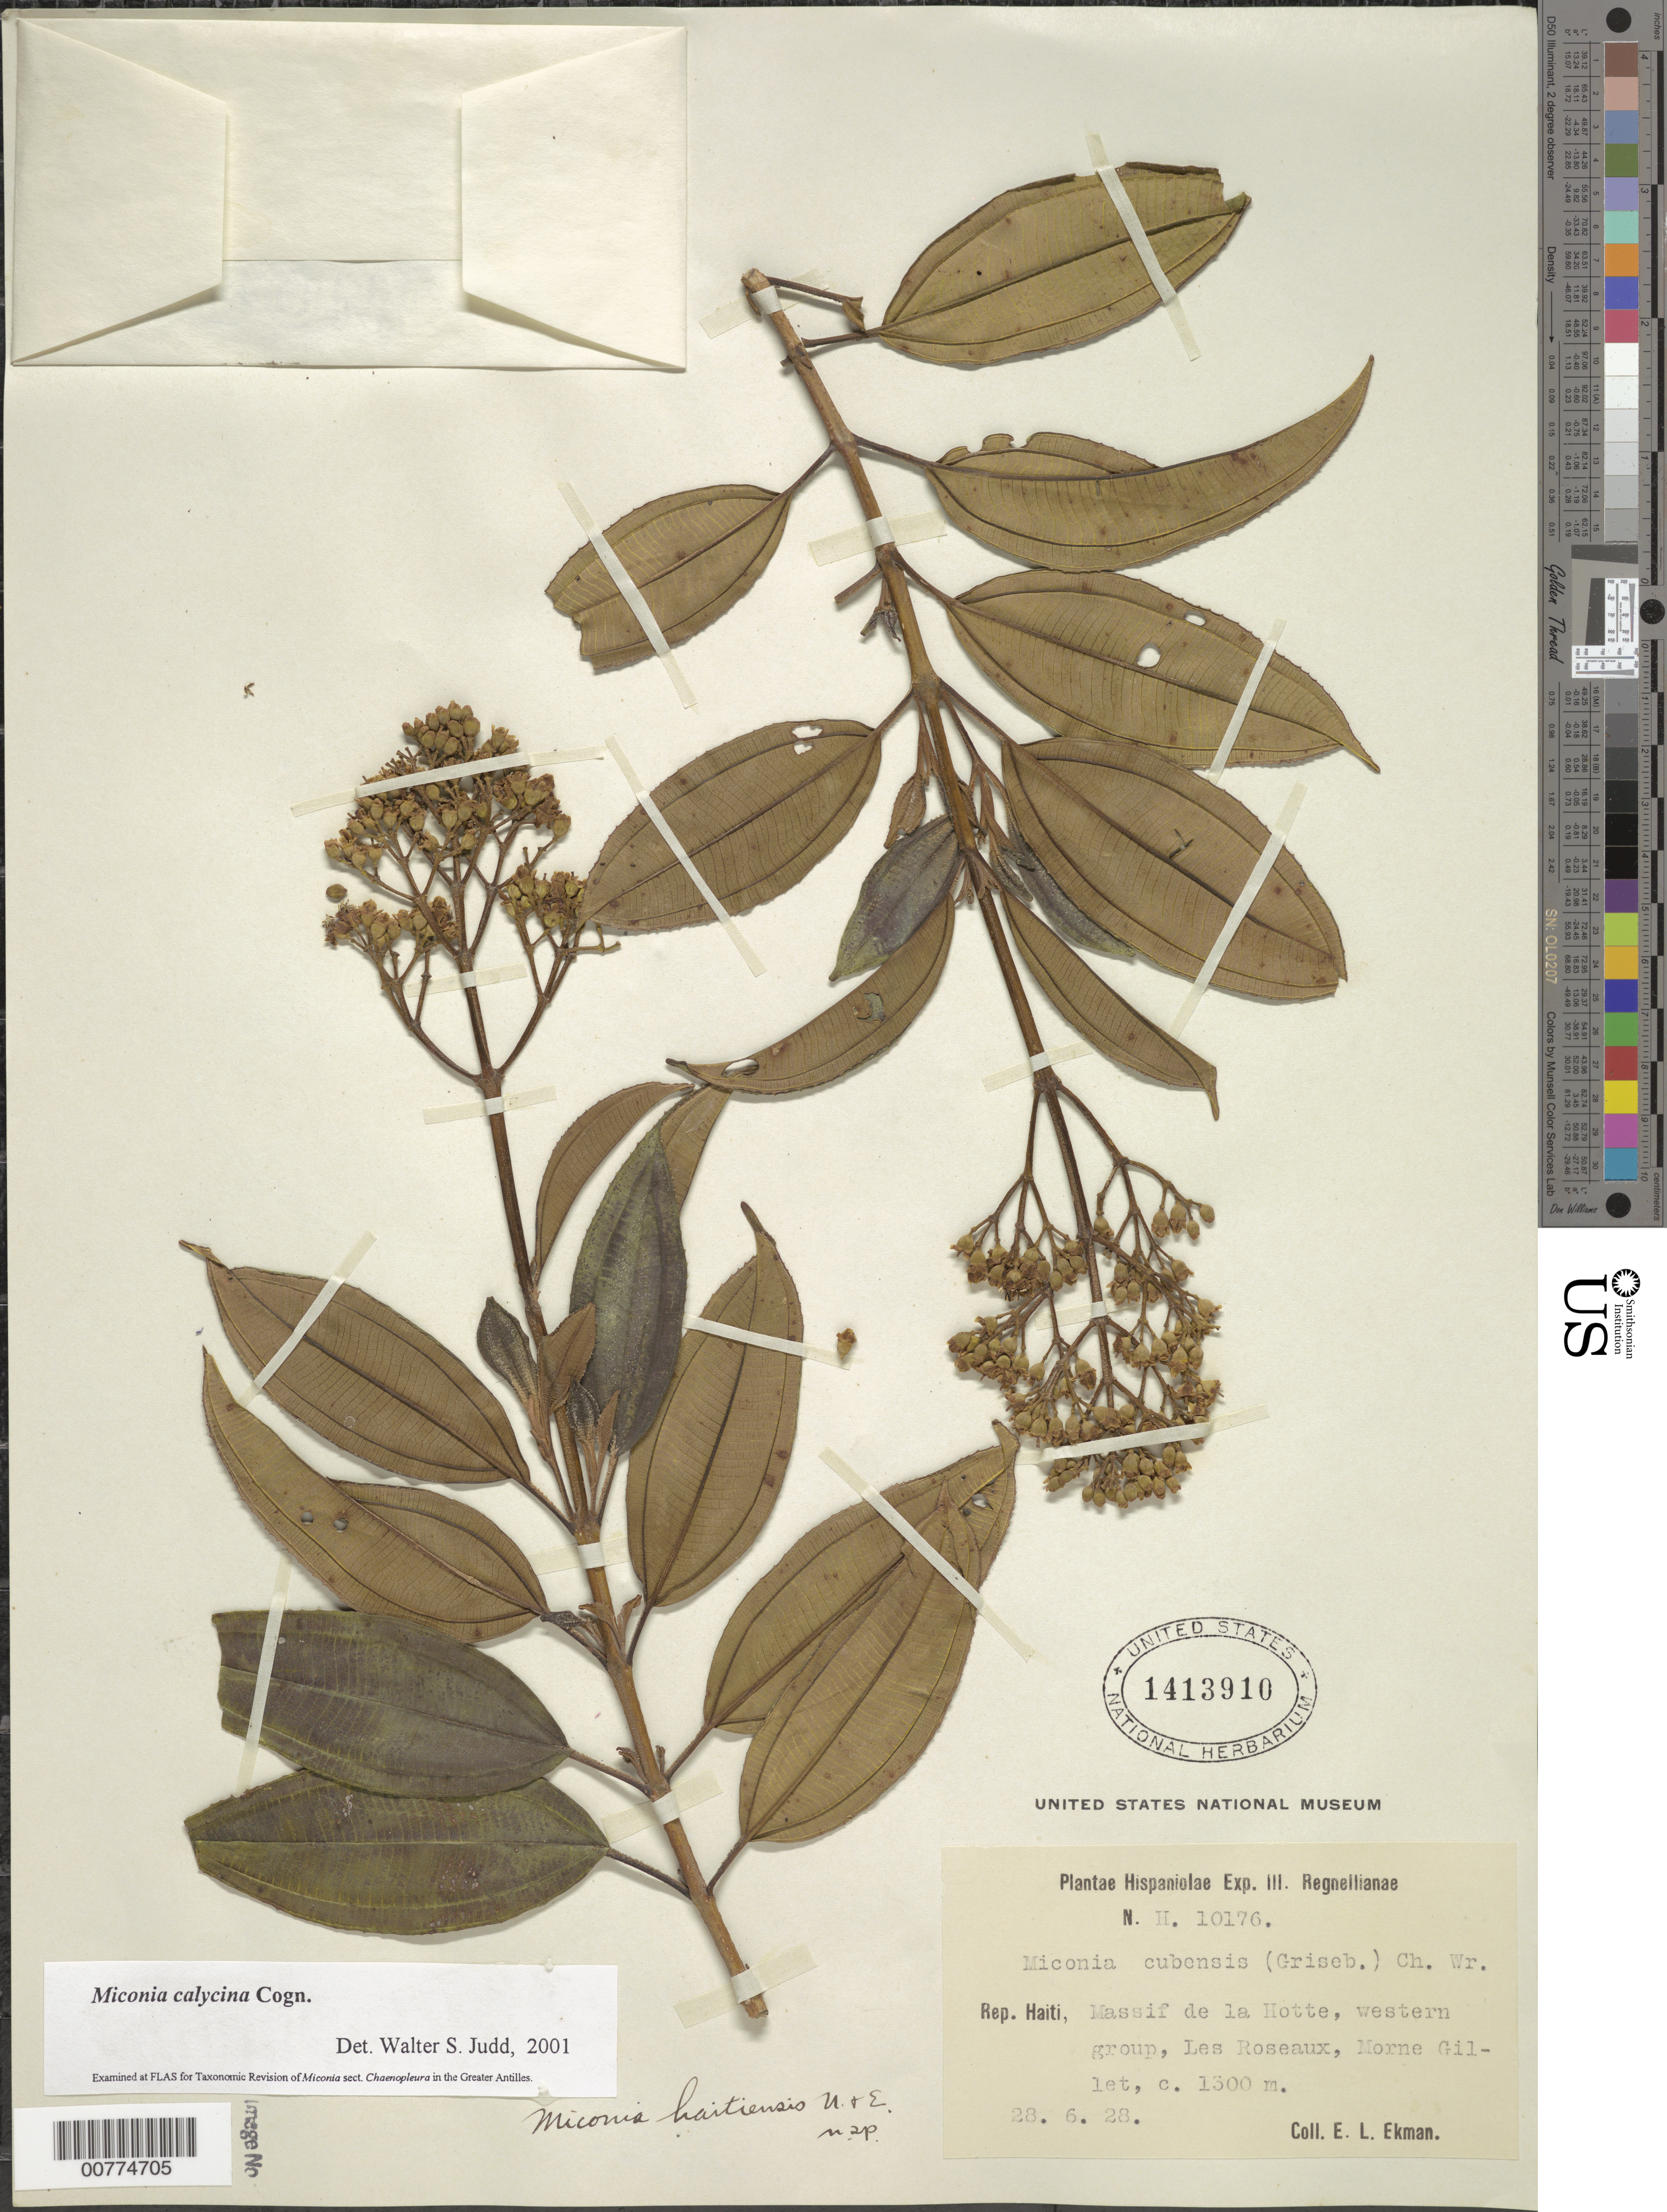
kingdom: Plantae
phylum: Tracheophyta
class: Magnoliopsida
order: Myrtales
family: Melastomataceae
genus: Miconia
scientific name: Miconia calycina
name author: Cogn.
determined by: Judd, Walter S.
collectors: E. L. Ekman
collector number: H 10176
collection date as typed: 28 Jun 1928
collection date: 1928-06-28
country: Haiti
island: Hispaniola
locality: Massif de la Hotte, western group, Les Roseaux, Morne Gillet.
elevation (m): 1300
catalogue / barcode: US 1413910